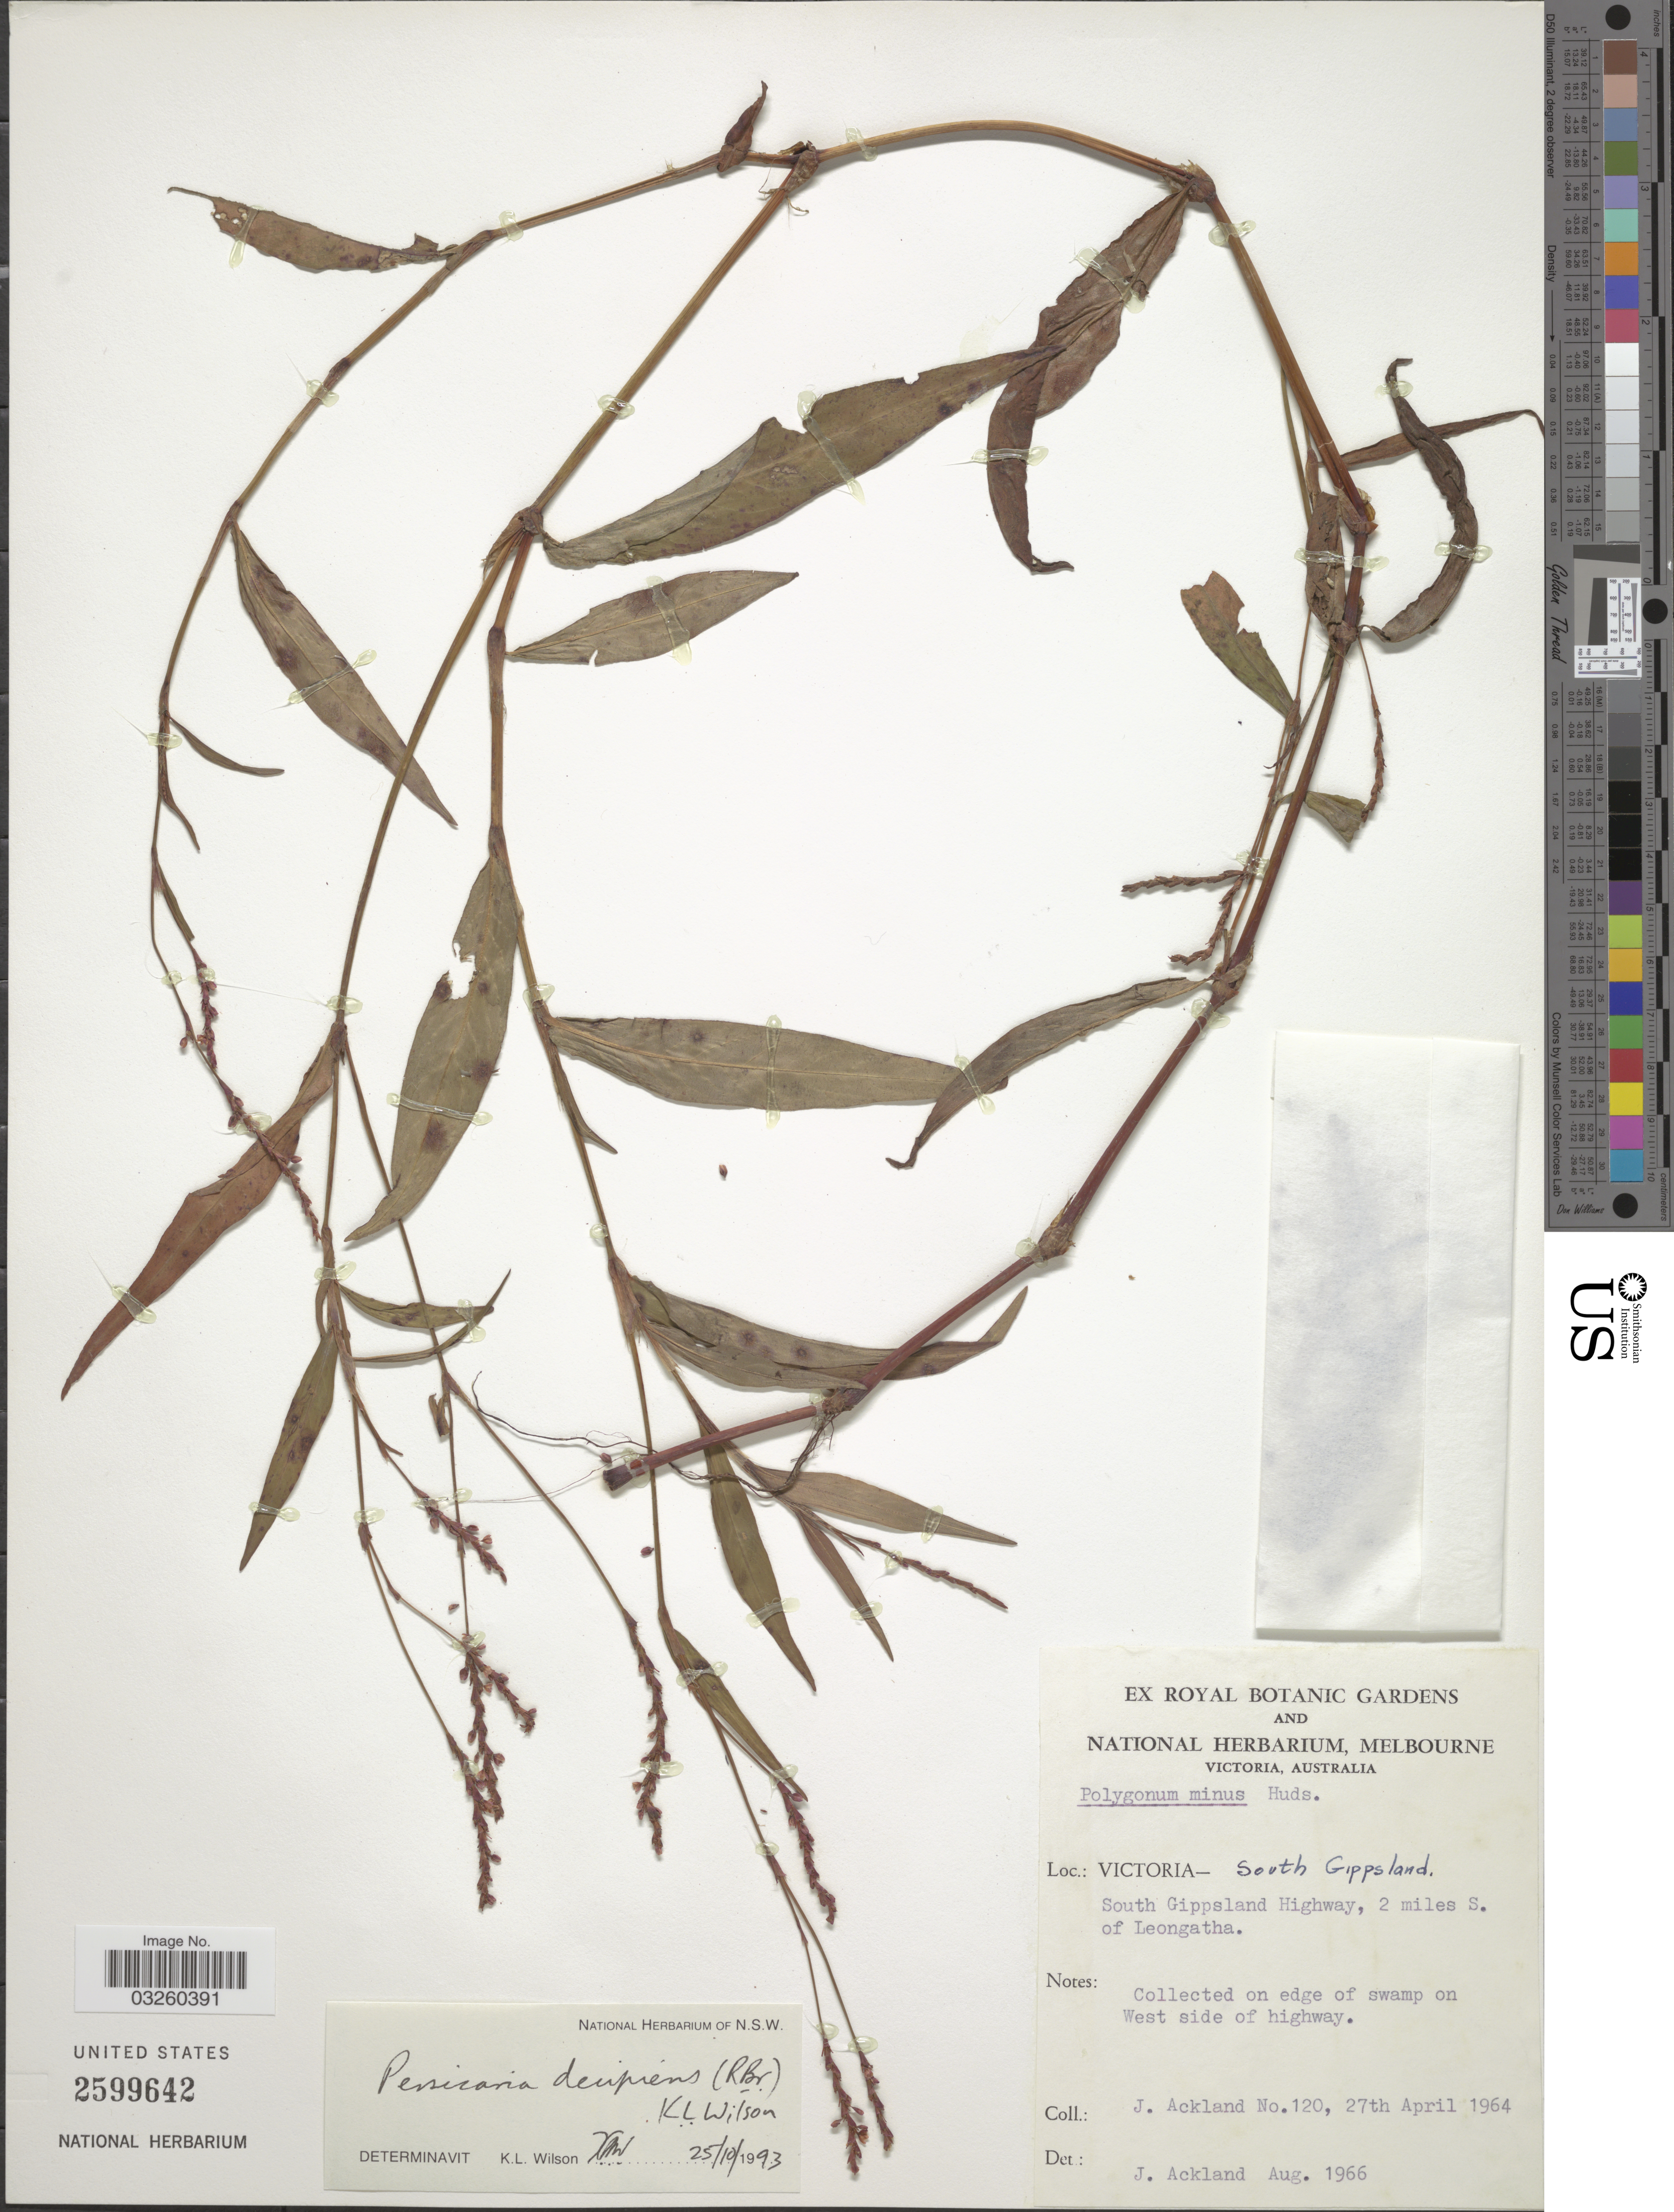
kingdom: Plantae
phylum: Tracheophyta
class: Magnoliopsida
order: Caryophyllales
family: Polygonaceae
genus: Persicaria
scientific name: Persicaria decipiens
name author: (R. Br.) K.L. Wilson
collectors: J. J. Ackland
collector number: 120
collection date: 1964-04-27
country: Australia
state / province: Victoria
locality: Victoria - South Gippsland. South Gippsland Highway, 2 miles S. of Leongatha. Collected on edge of swamp on West side of highway.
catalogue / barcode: US 2599642